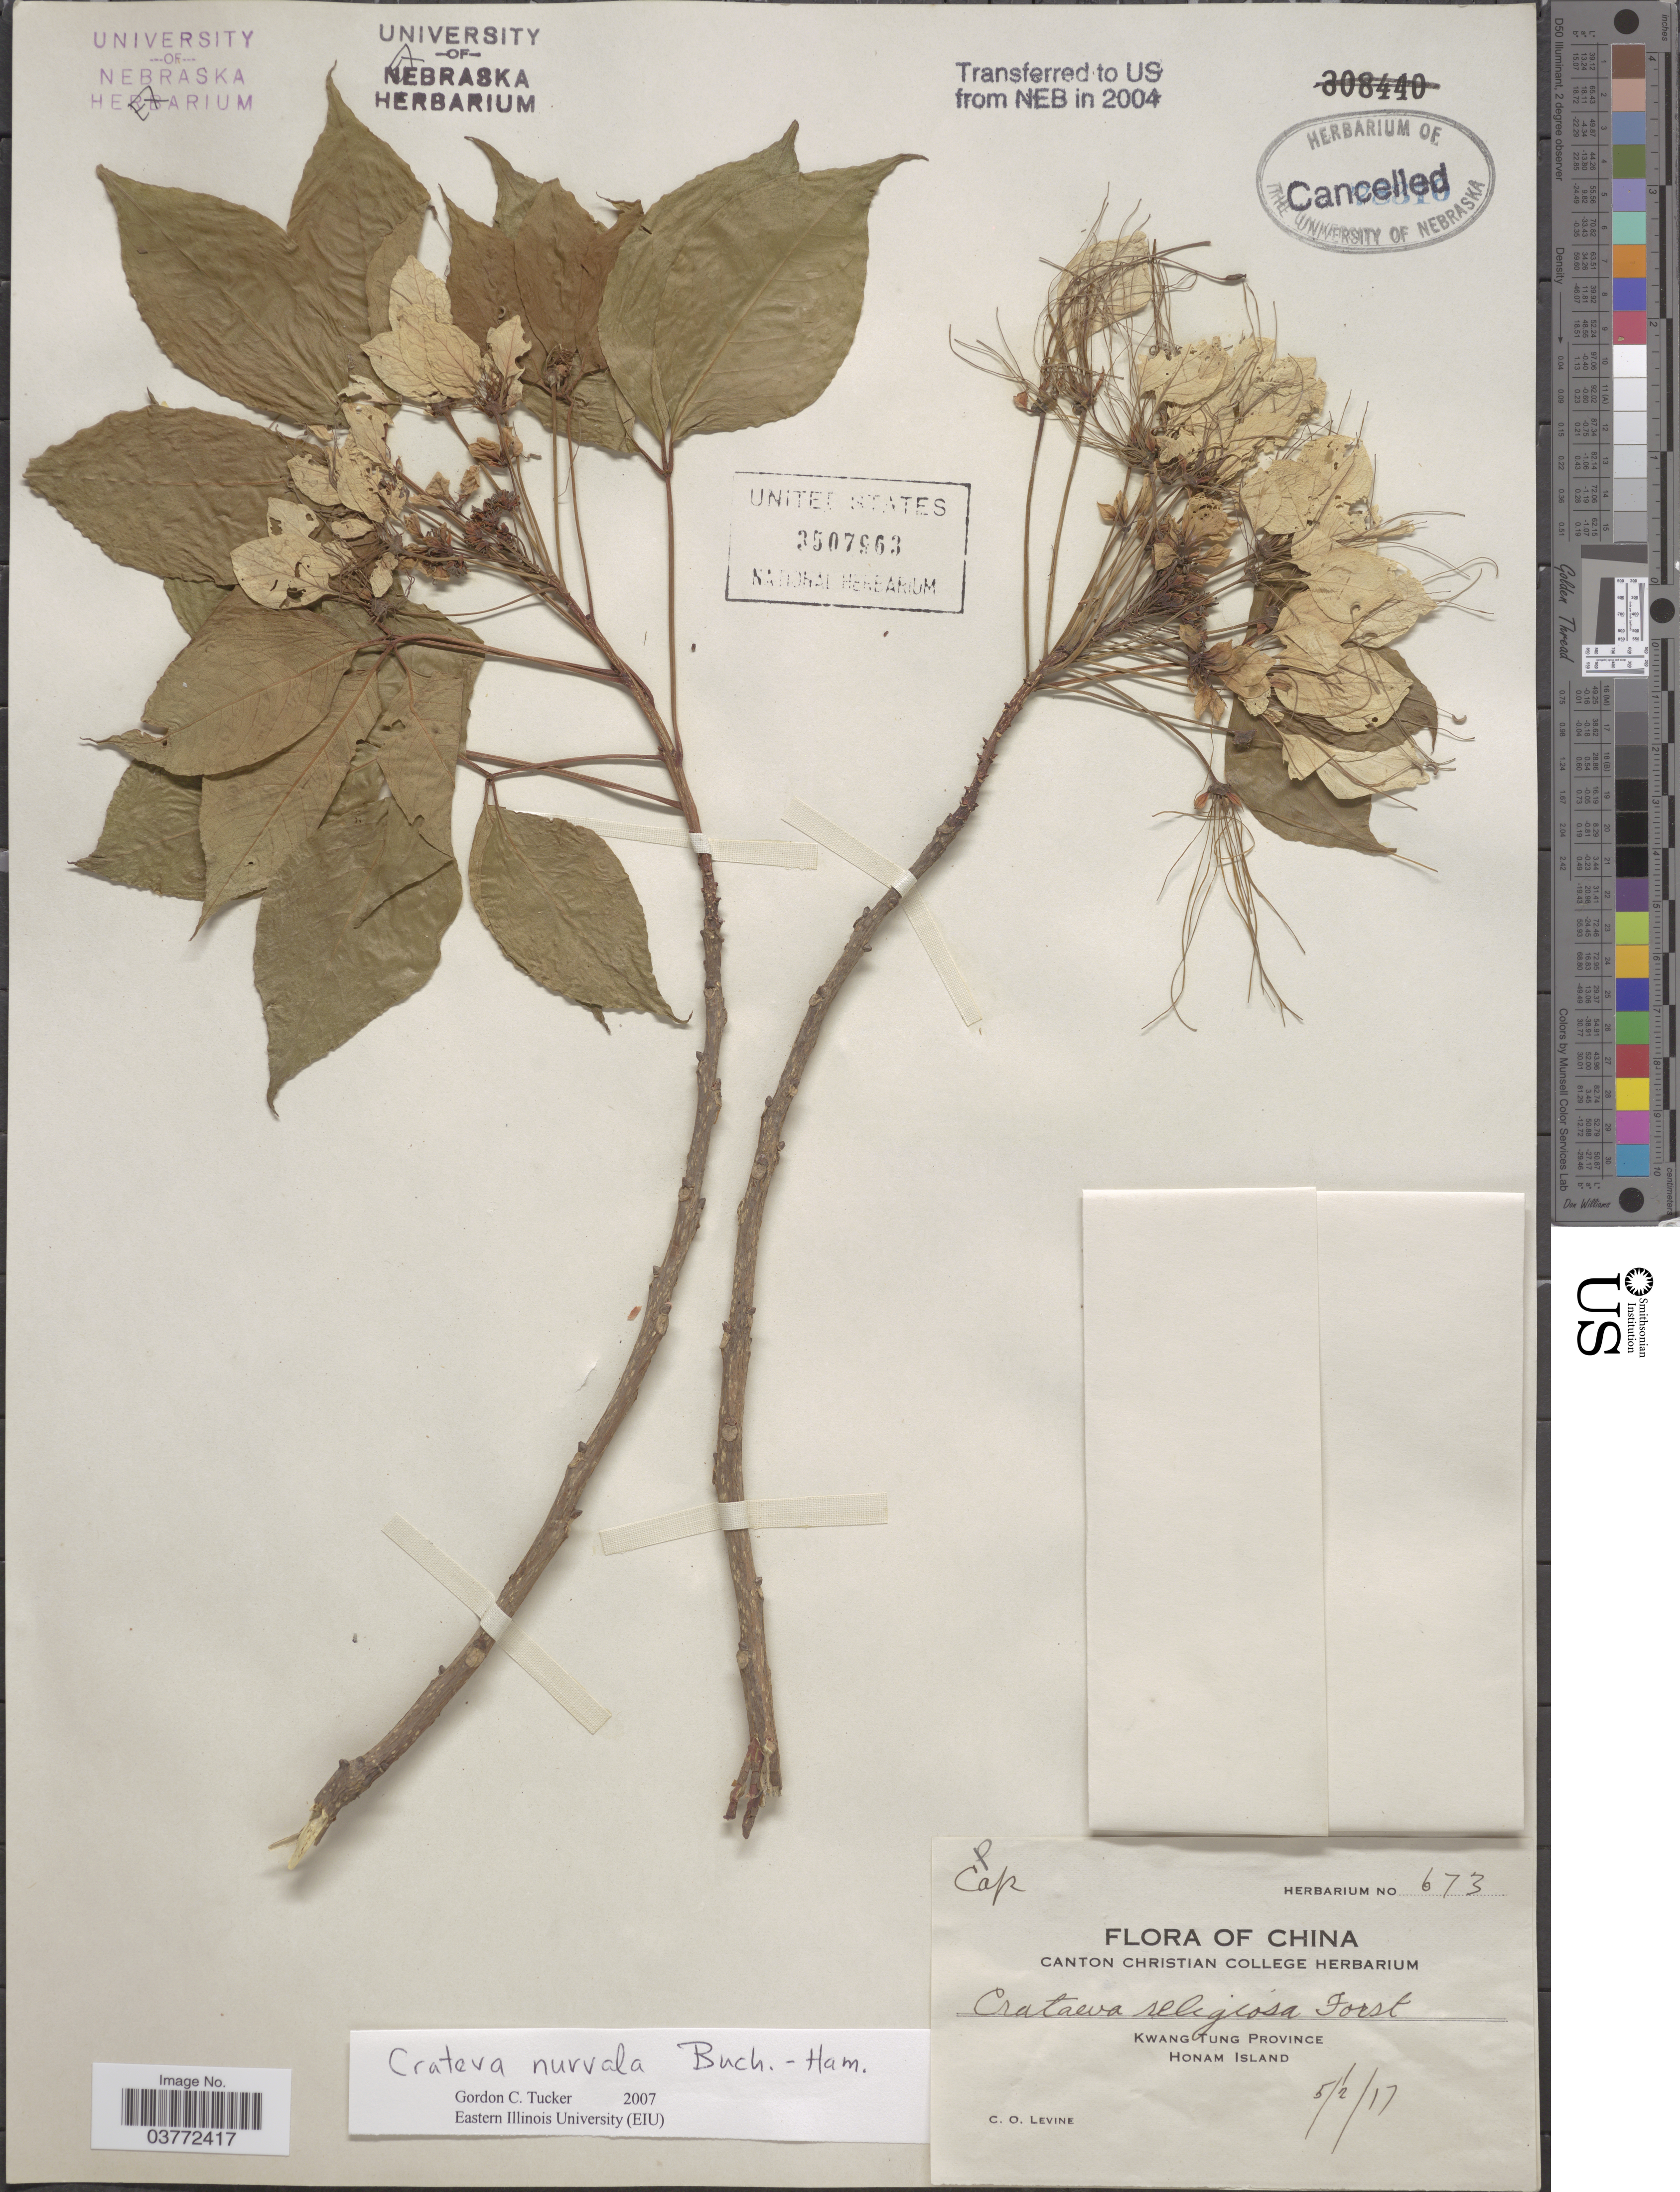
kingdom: Plantae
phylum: Tracheophyta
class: Magnoliopsida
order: Brassicales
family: Capparaceae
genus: Crateva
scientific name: Crateva nurvala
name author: Buch.-Ham.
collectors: C. O. Levine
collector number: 673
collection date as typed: Transcribed d/m/y: 5/2/17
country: China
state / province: Guangdong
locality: Kwang Tung Province, Honam Island.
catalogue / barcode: US 3507963